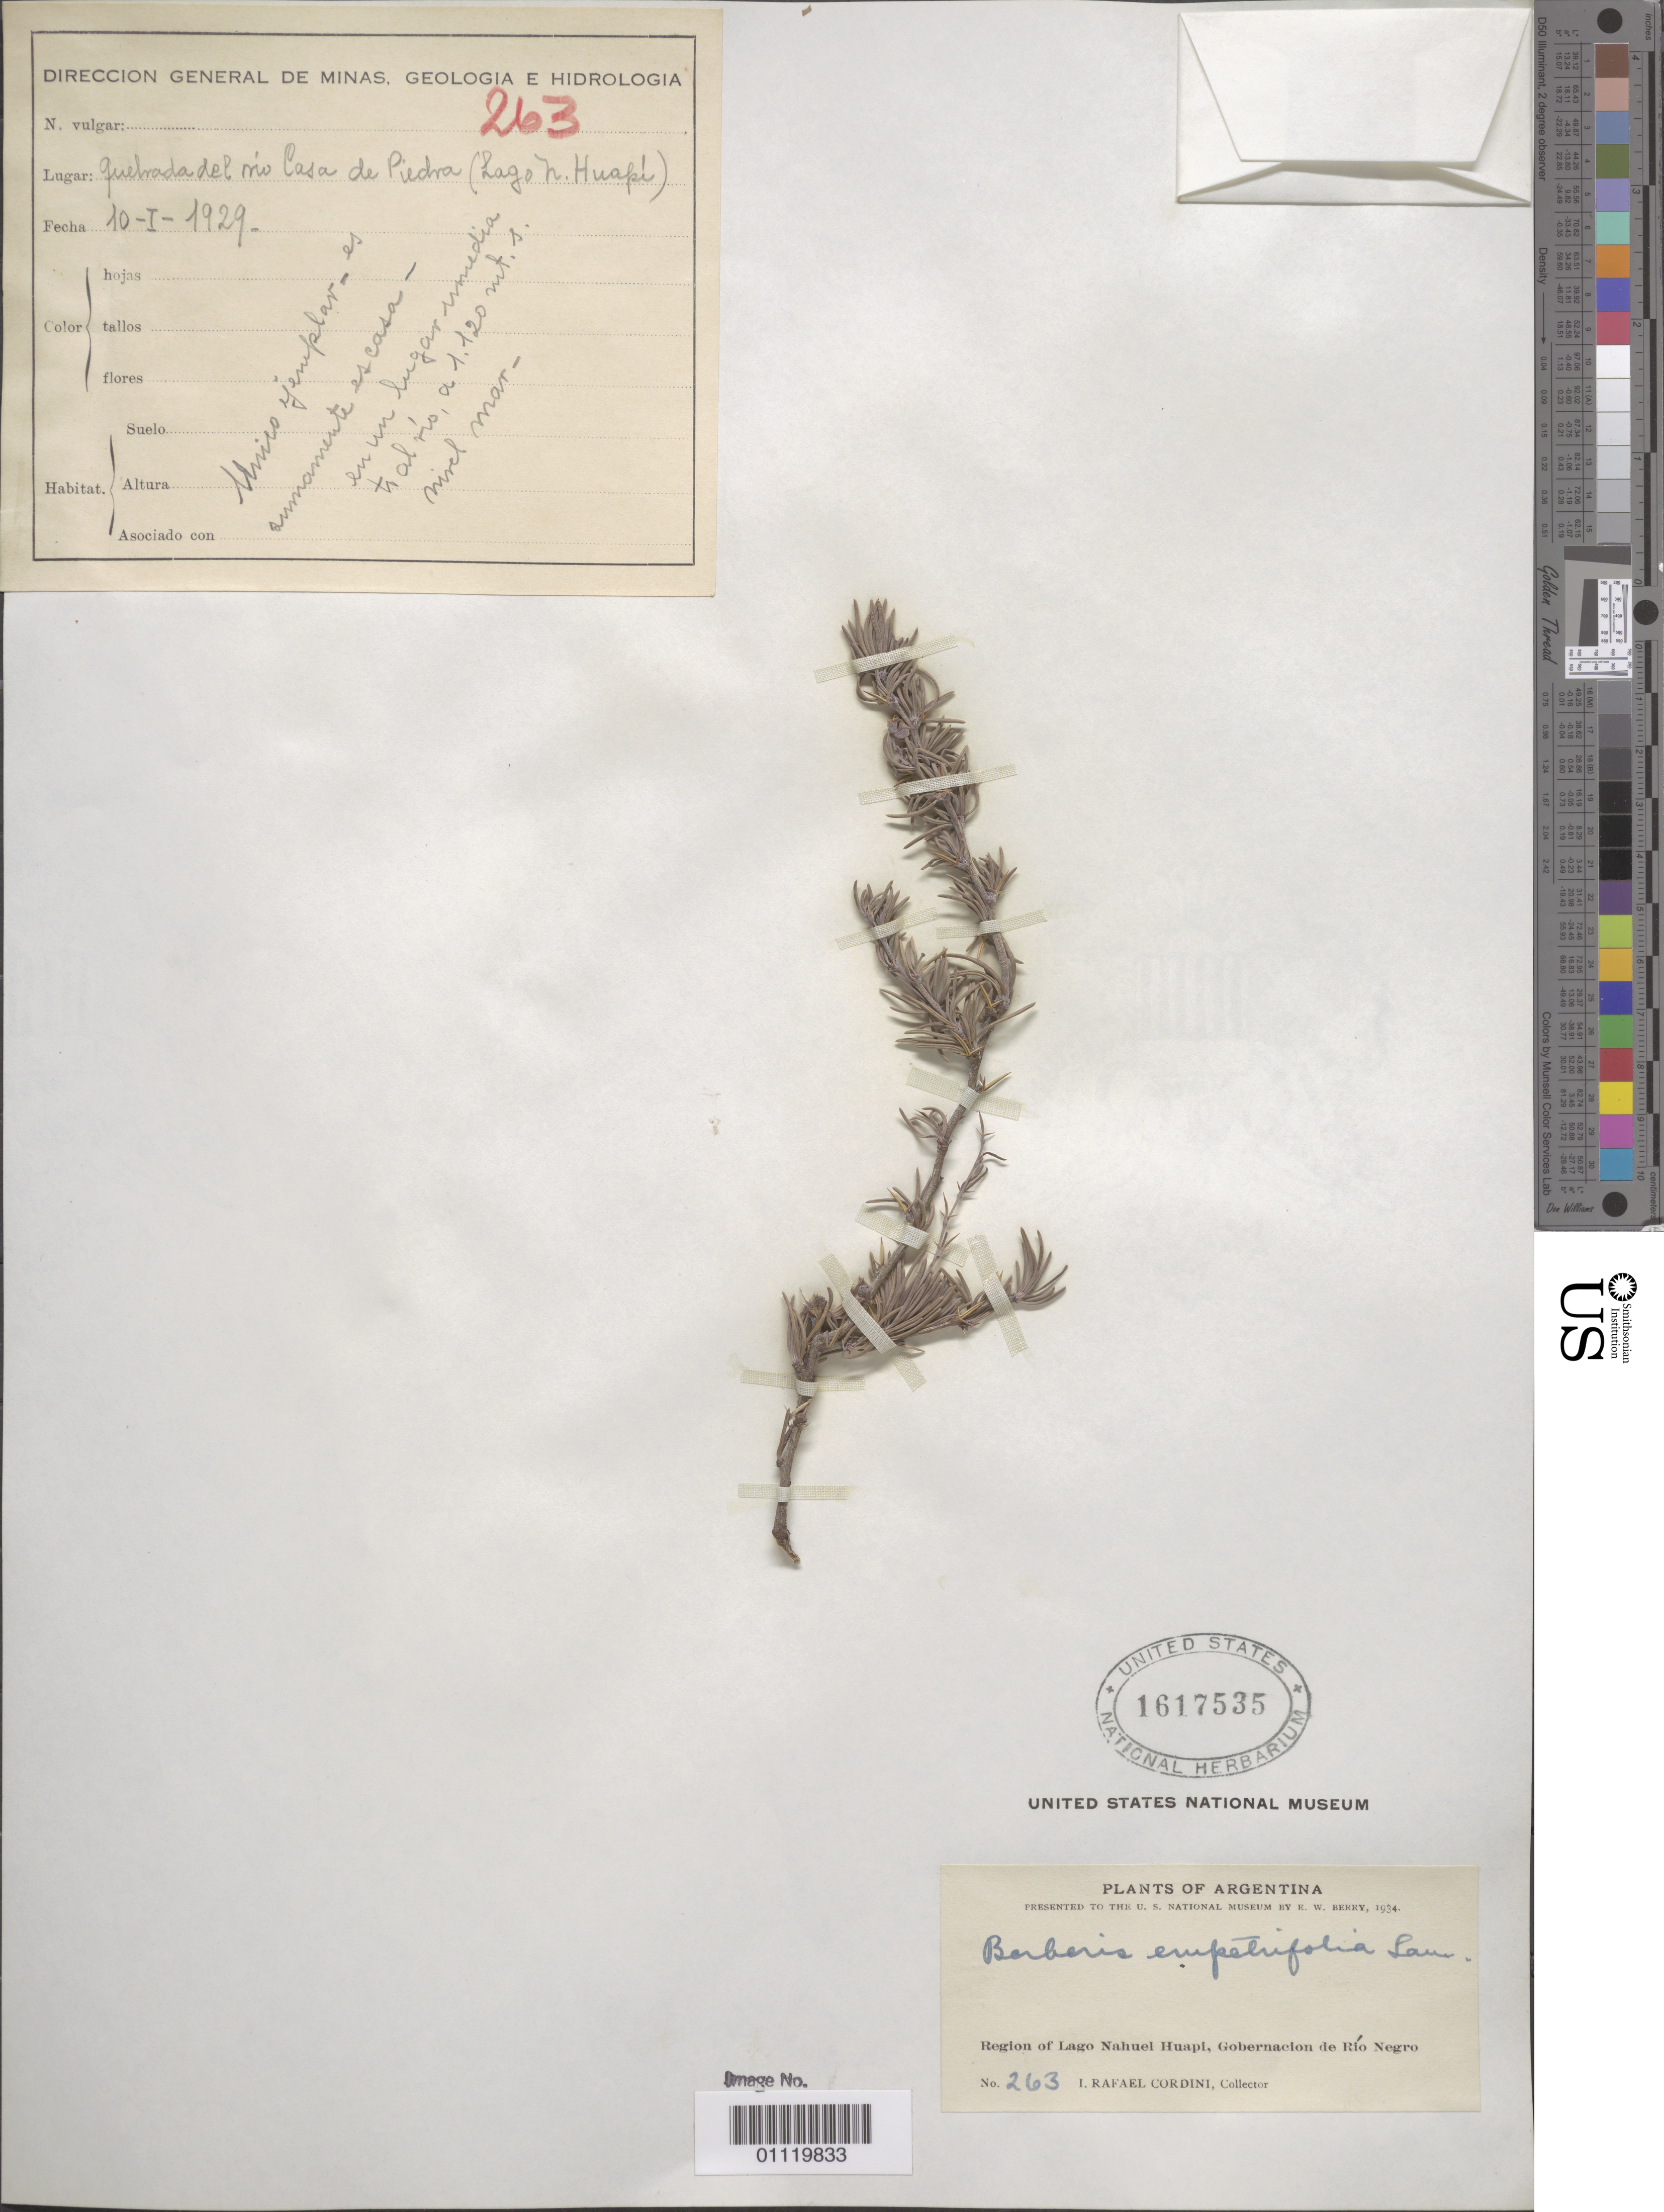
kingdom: Plantae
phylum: Tracheophyta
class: Magnoliopsida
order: Ranunculales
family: Berberidaceae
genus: Berberis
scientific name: Berberis empetrifolia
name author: Lam.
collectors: I. Cordini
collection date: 1929-01-10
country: Argentina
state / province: Rio Negro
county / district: Lago Nahuel Huapi Region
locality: Quebrada del rio Casa de Piedra.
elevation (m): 1120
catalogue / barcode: US 1617535